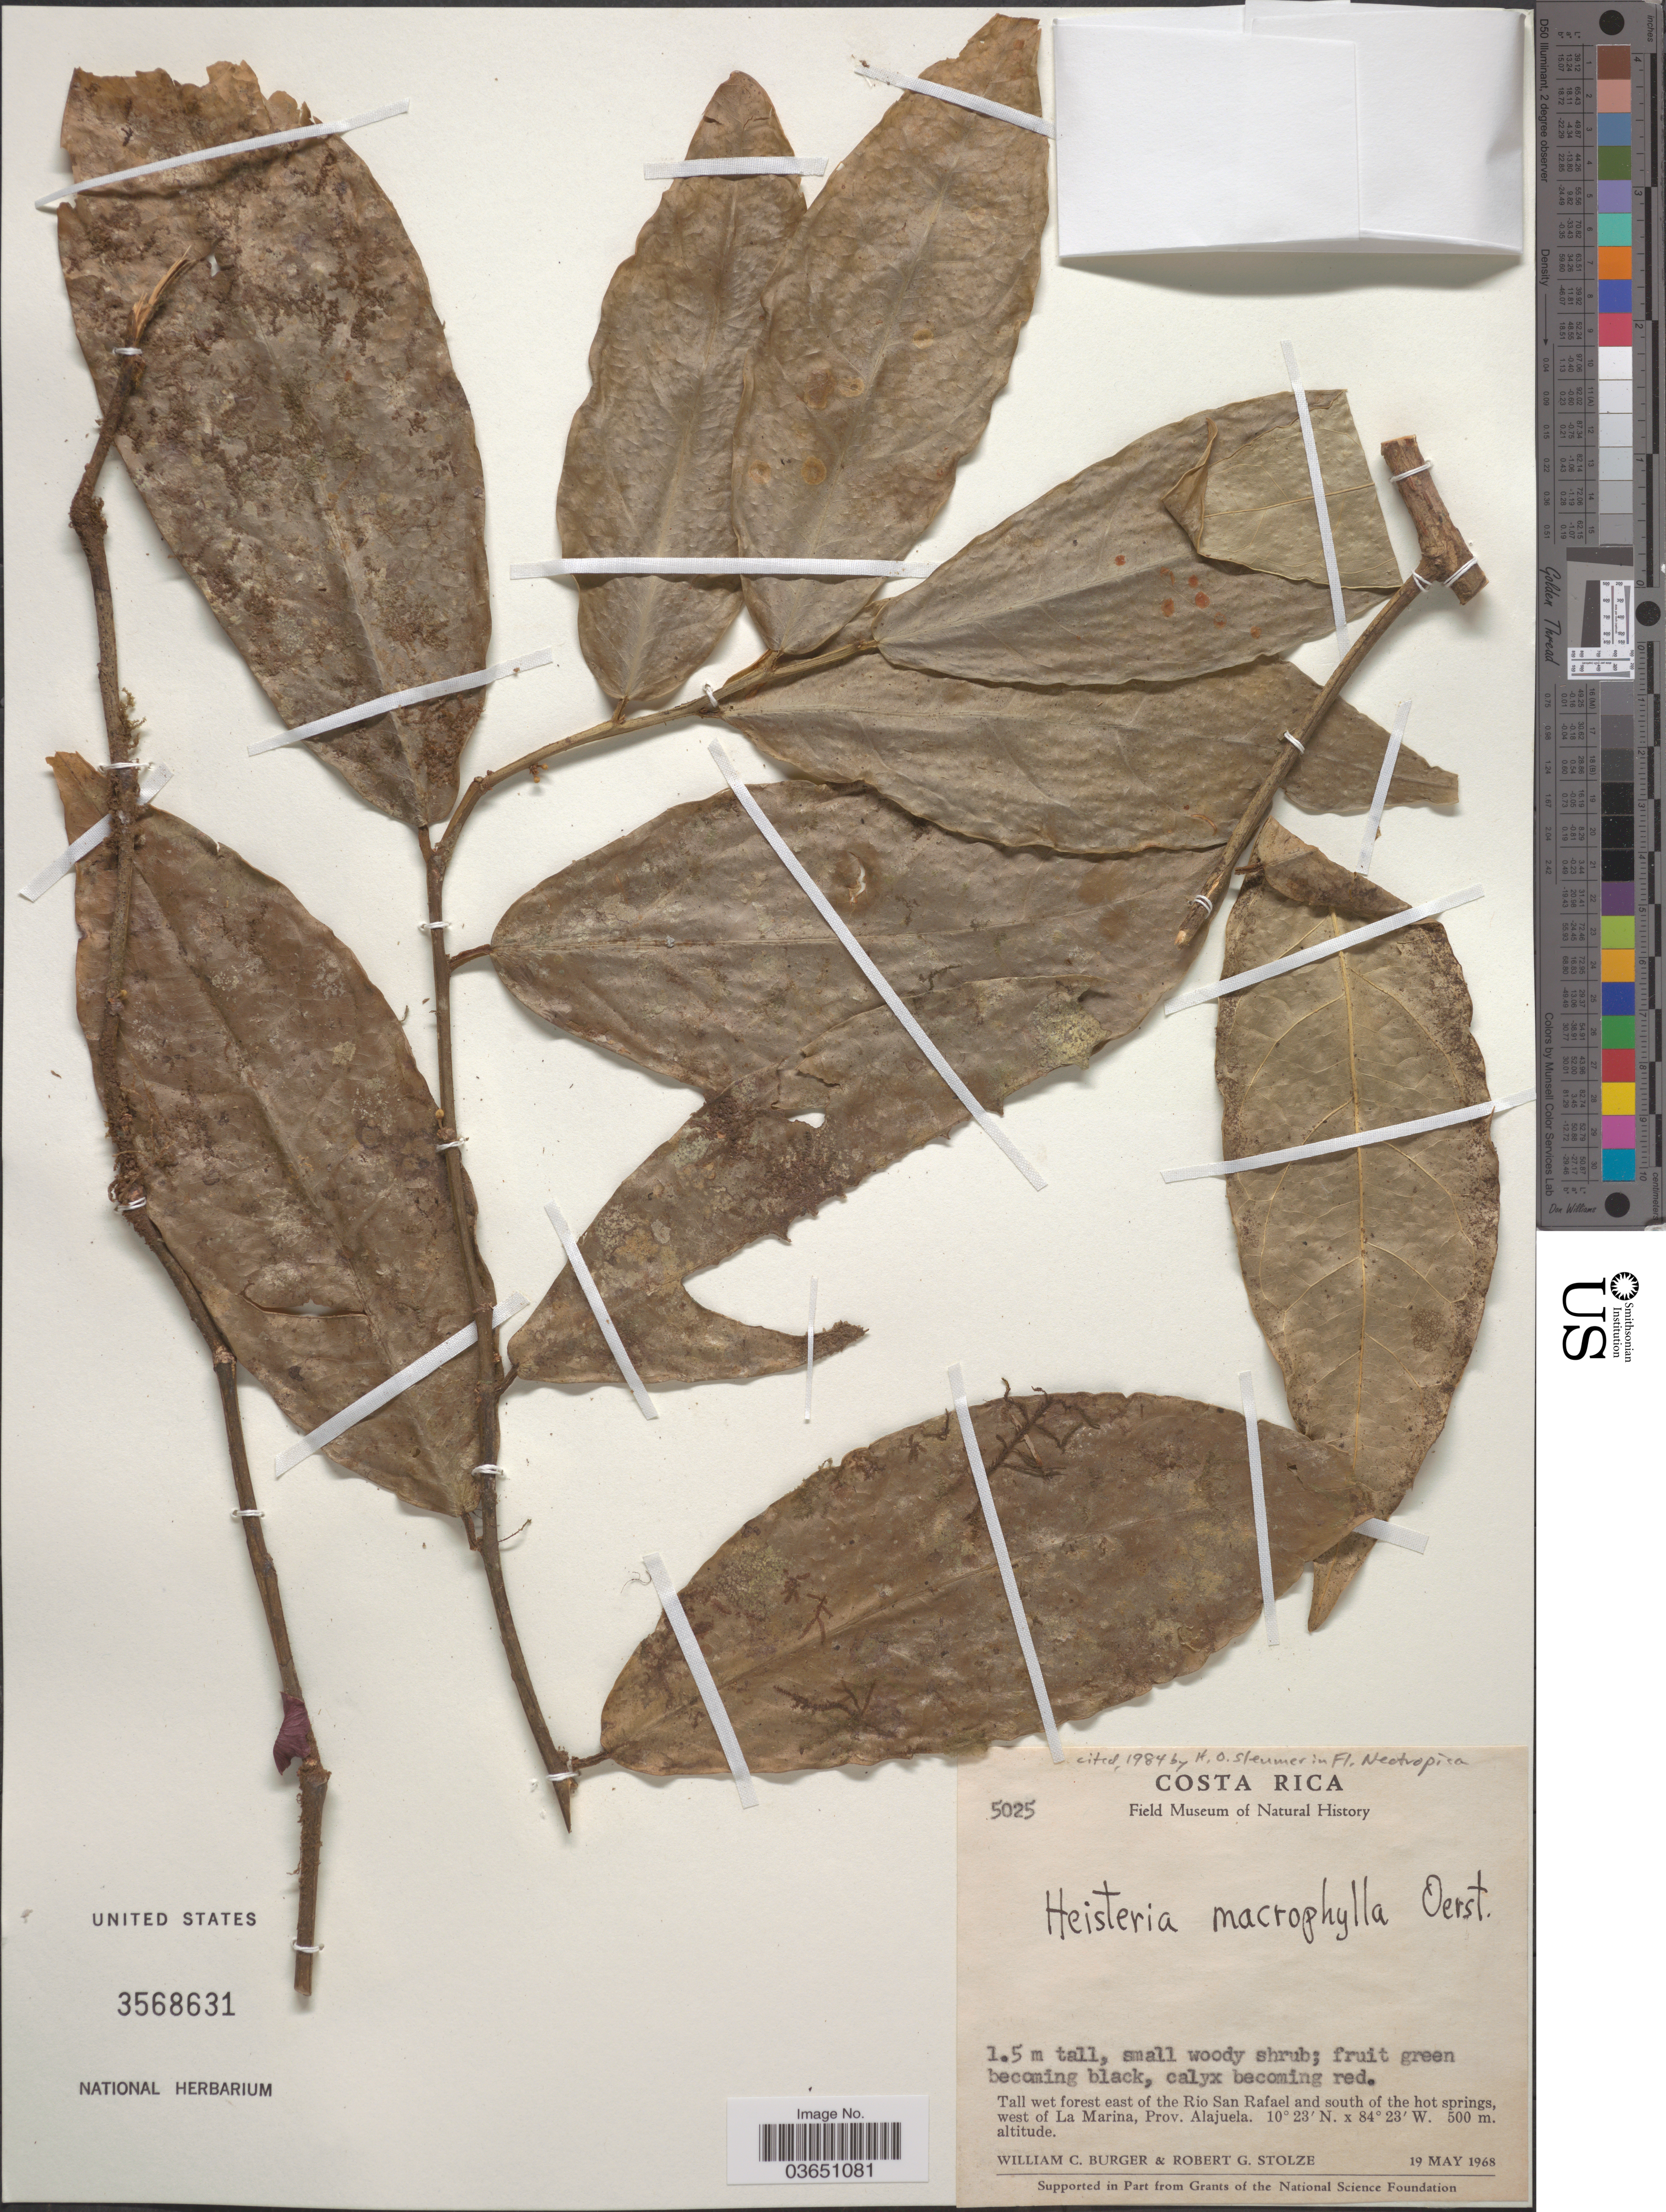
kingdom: Plantae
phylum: Tracheophyta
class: Magnoliopsida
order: Santalales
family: Erythropalaceae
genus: Heisteria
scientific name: Heisteria macrophylla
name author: Oerst.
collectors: W. Burger & R. G. Stolze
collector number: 5025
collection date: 1968-05-19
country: Costa Rica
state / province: Alajuela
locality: Tall wet forest east of the Rio San Rafael and south of the hot springs, west of La Marina.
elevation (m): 500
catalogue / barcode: US 3568631